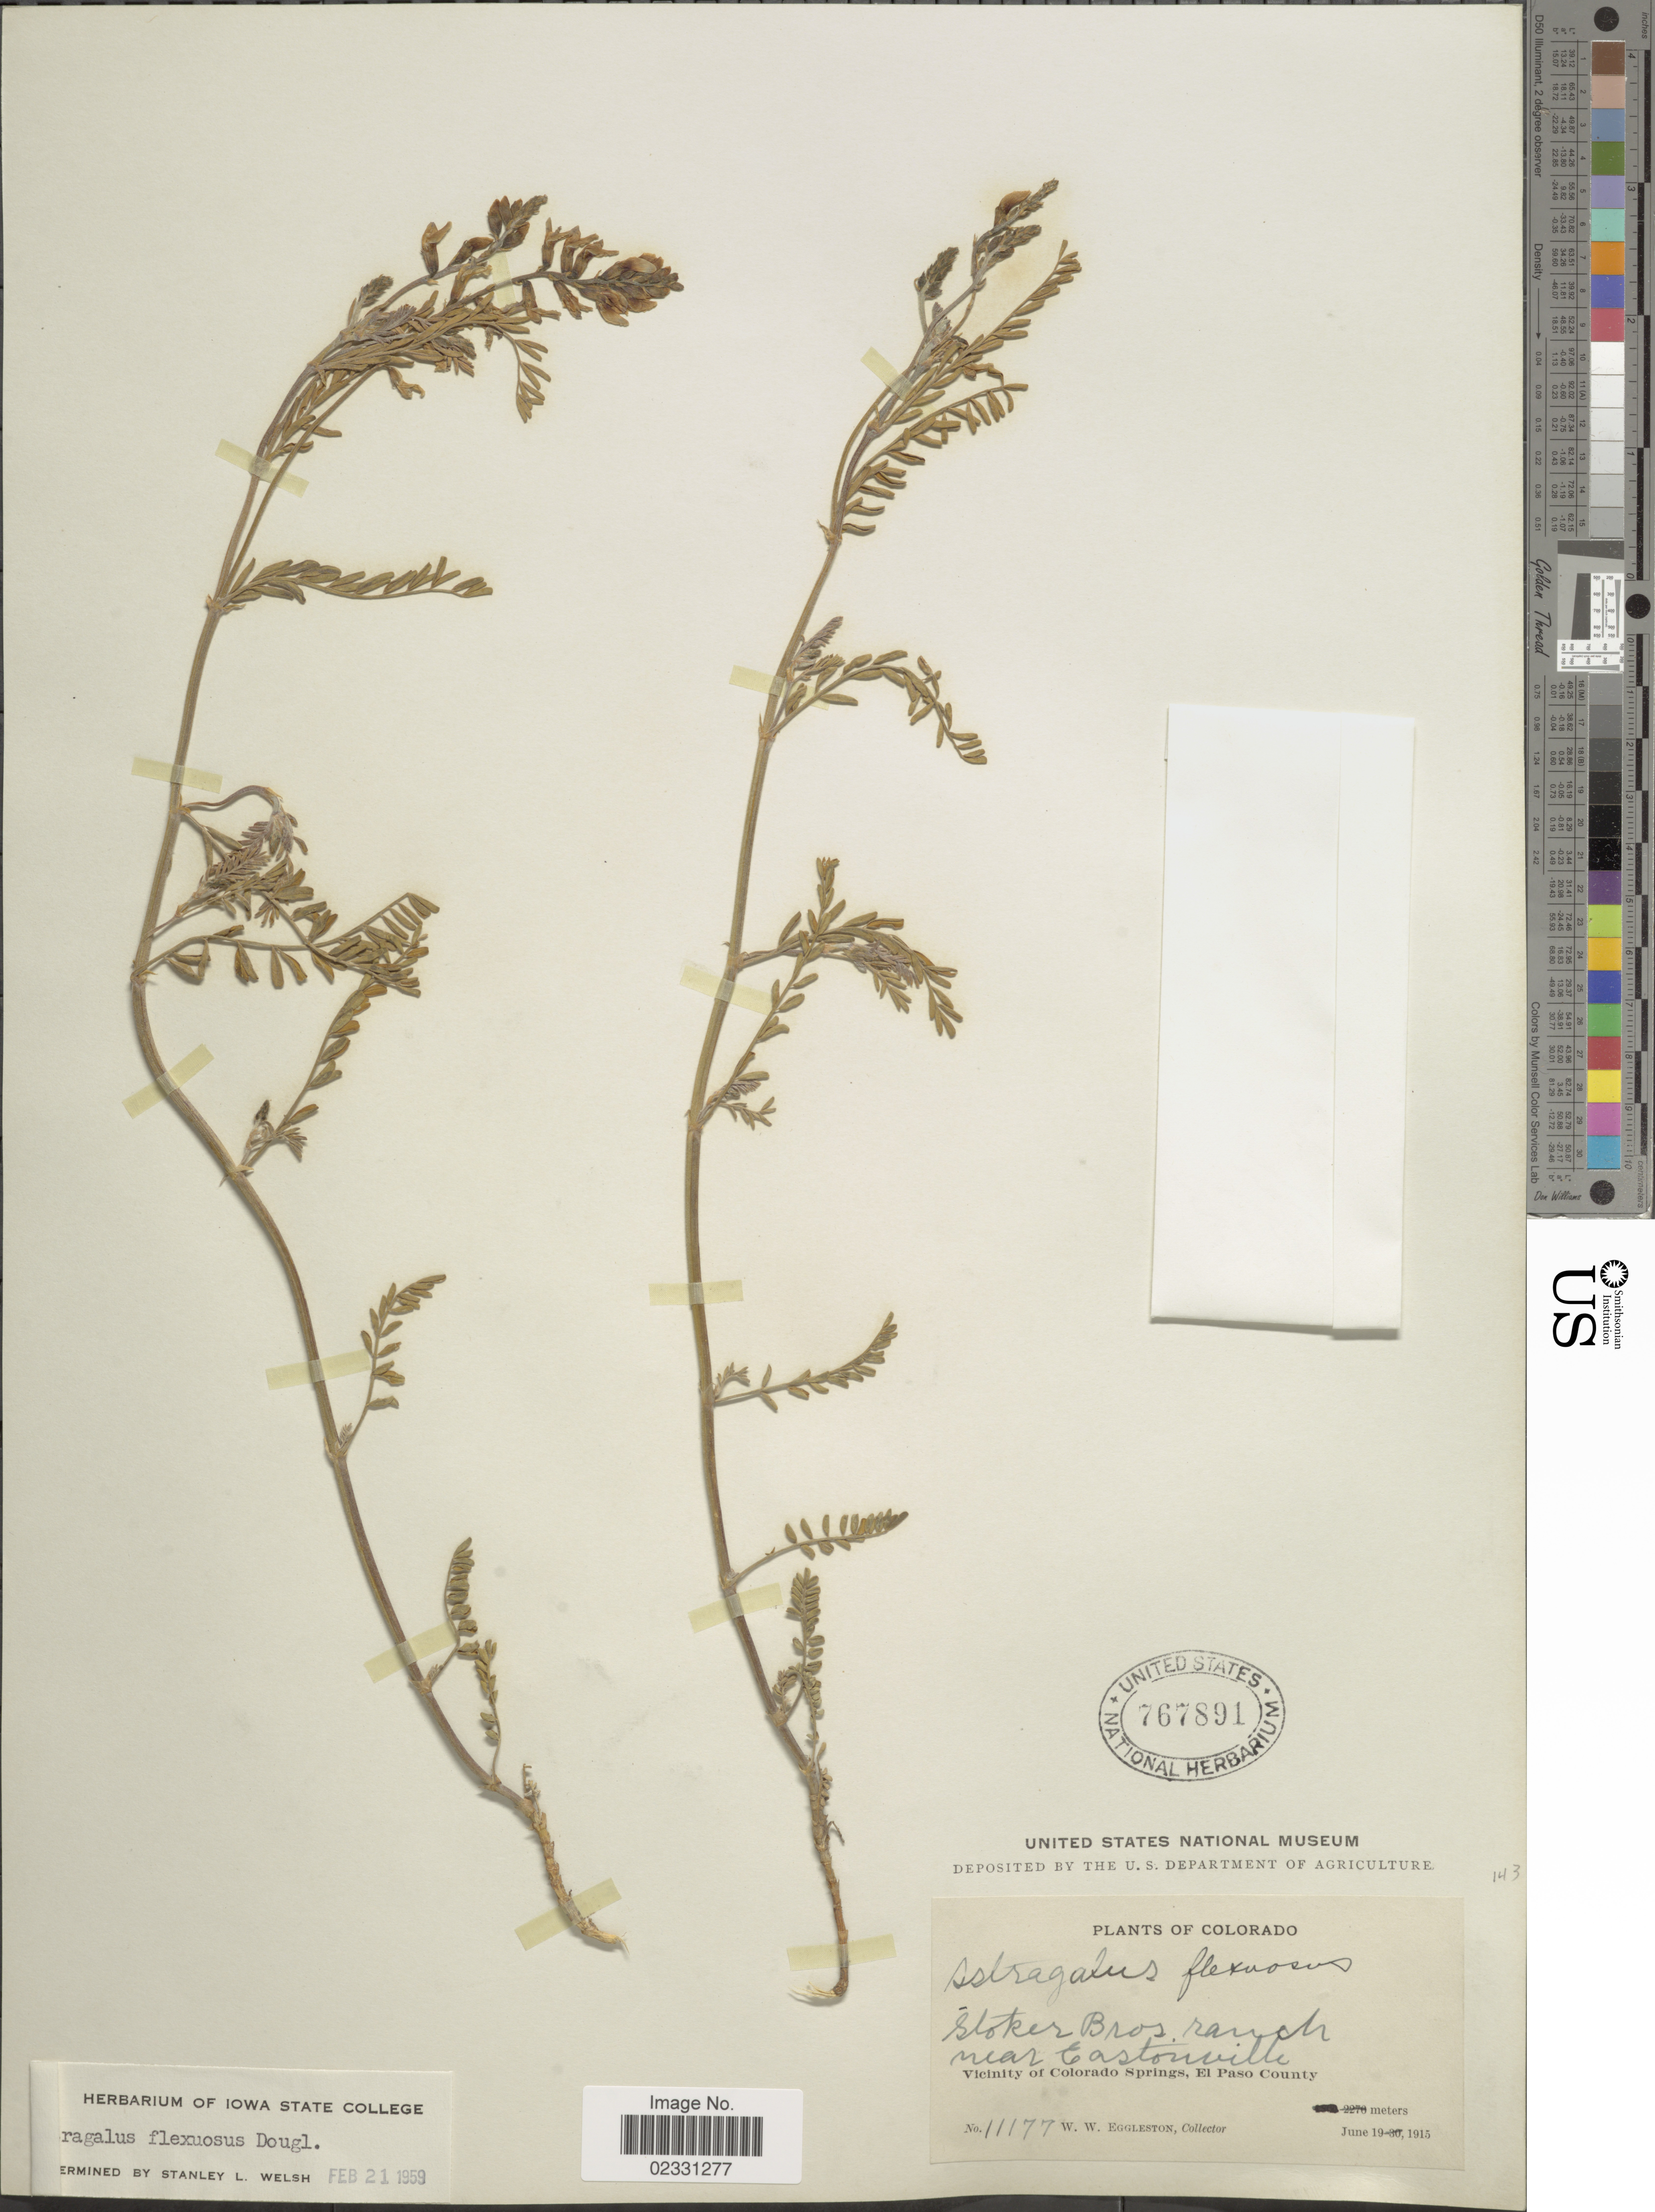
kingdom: Plantae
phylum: Tracheophyta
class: Magnoliopsida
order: Fabales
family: Fabaceae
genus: Astragalus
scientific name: Astragalus flexuosus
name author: (Hook.) Douglas ex G. Don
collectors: W. W. Eggleston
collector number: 11177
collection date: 1915-06-19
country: United States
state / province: Colorado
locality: Stoker Bros. ranch near Eastonville, vicinity of Colorado Springs, El Paso County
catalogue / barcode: US 767891